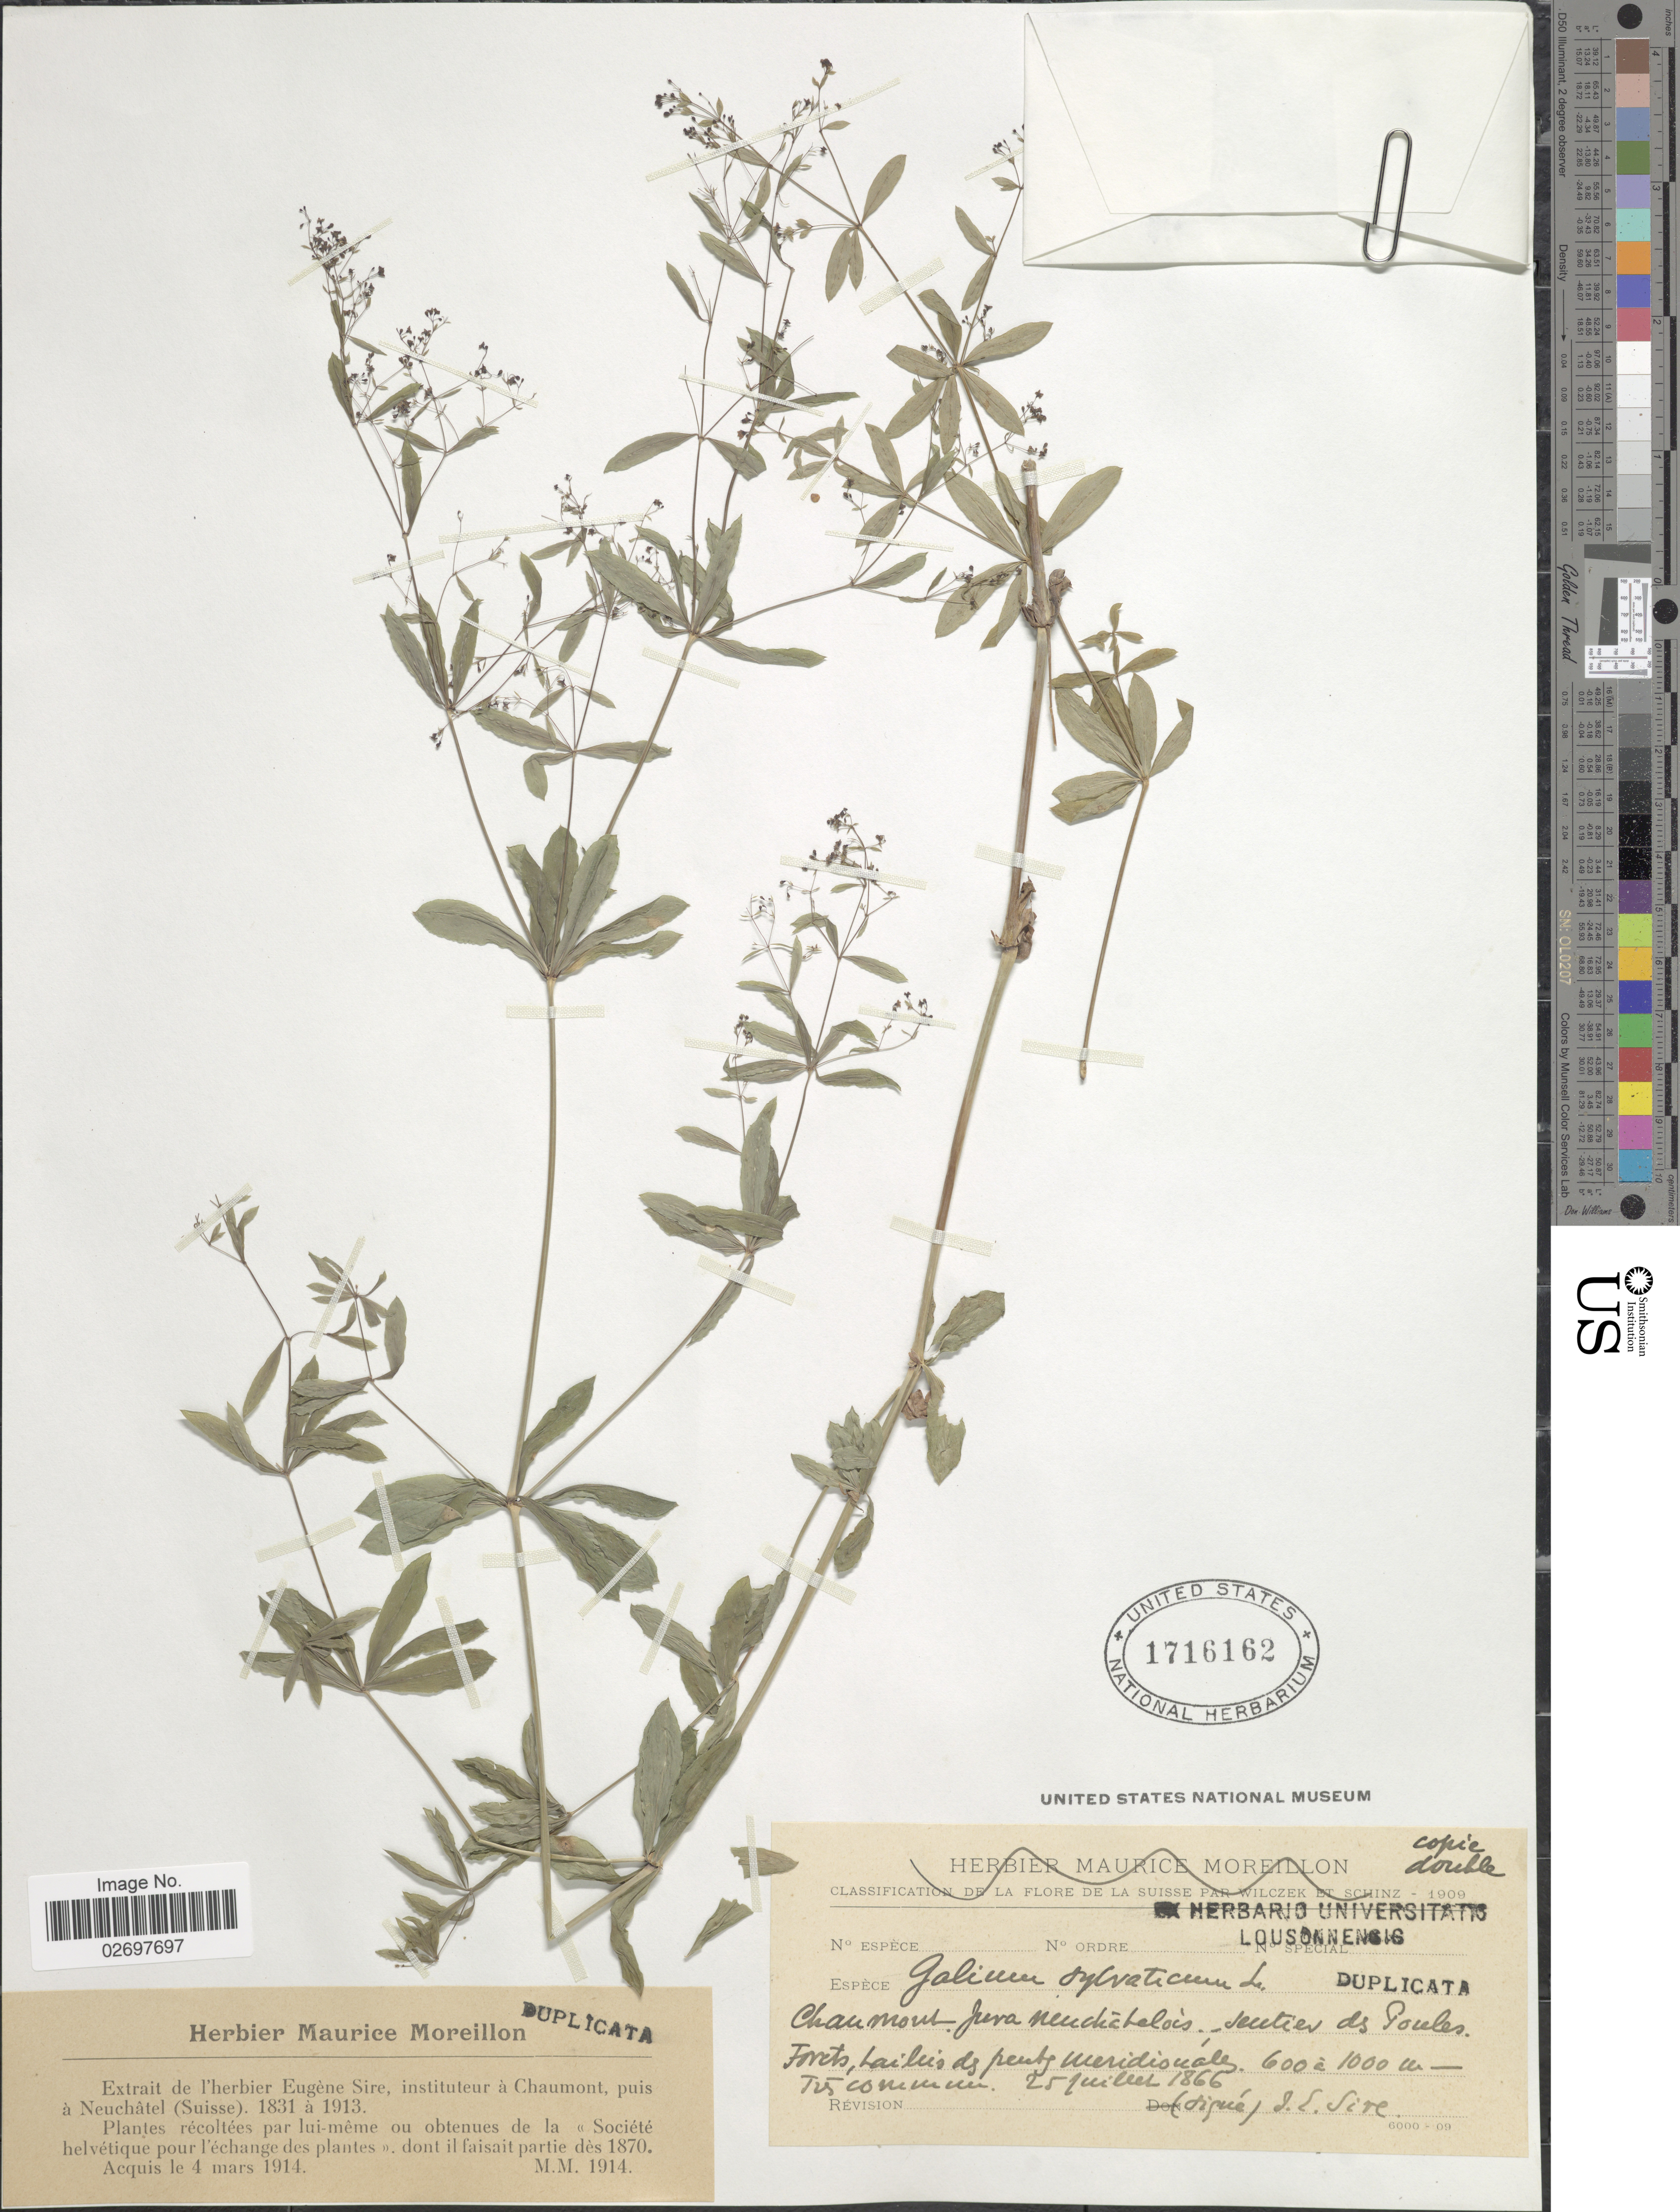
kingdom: Plantae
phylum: Tracheophyta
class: Magnoliopsida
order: Gentianales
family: Rubiaceae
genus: Galium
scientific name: Galium silvaticum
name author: L.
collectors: M. Moreillon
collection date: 1866-07-25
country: Switzerland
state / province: Neuchatel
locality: Chaumont Jura neuchâtelois, Sentier des Poules.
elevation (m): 600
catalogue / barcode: US 1716162